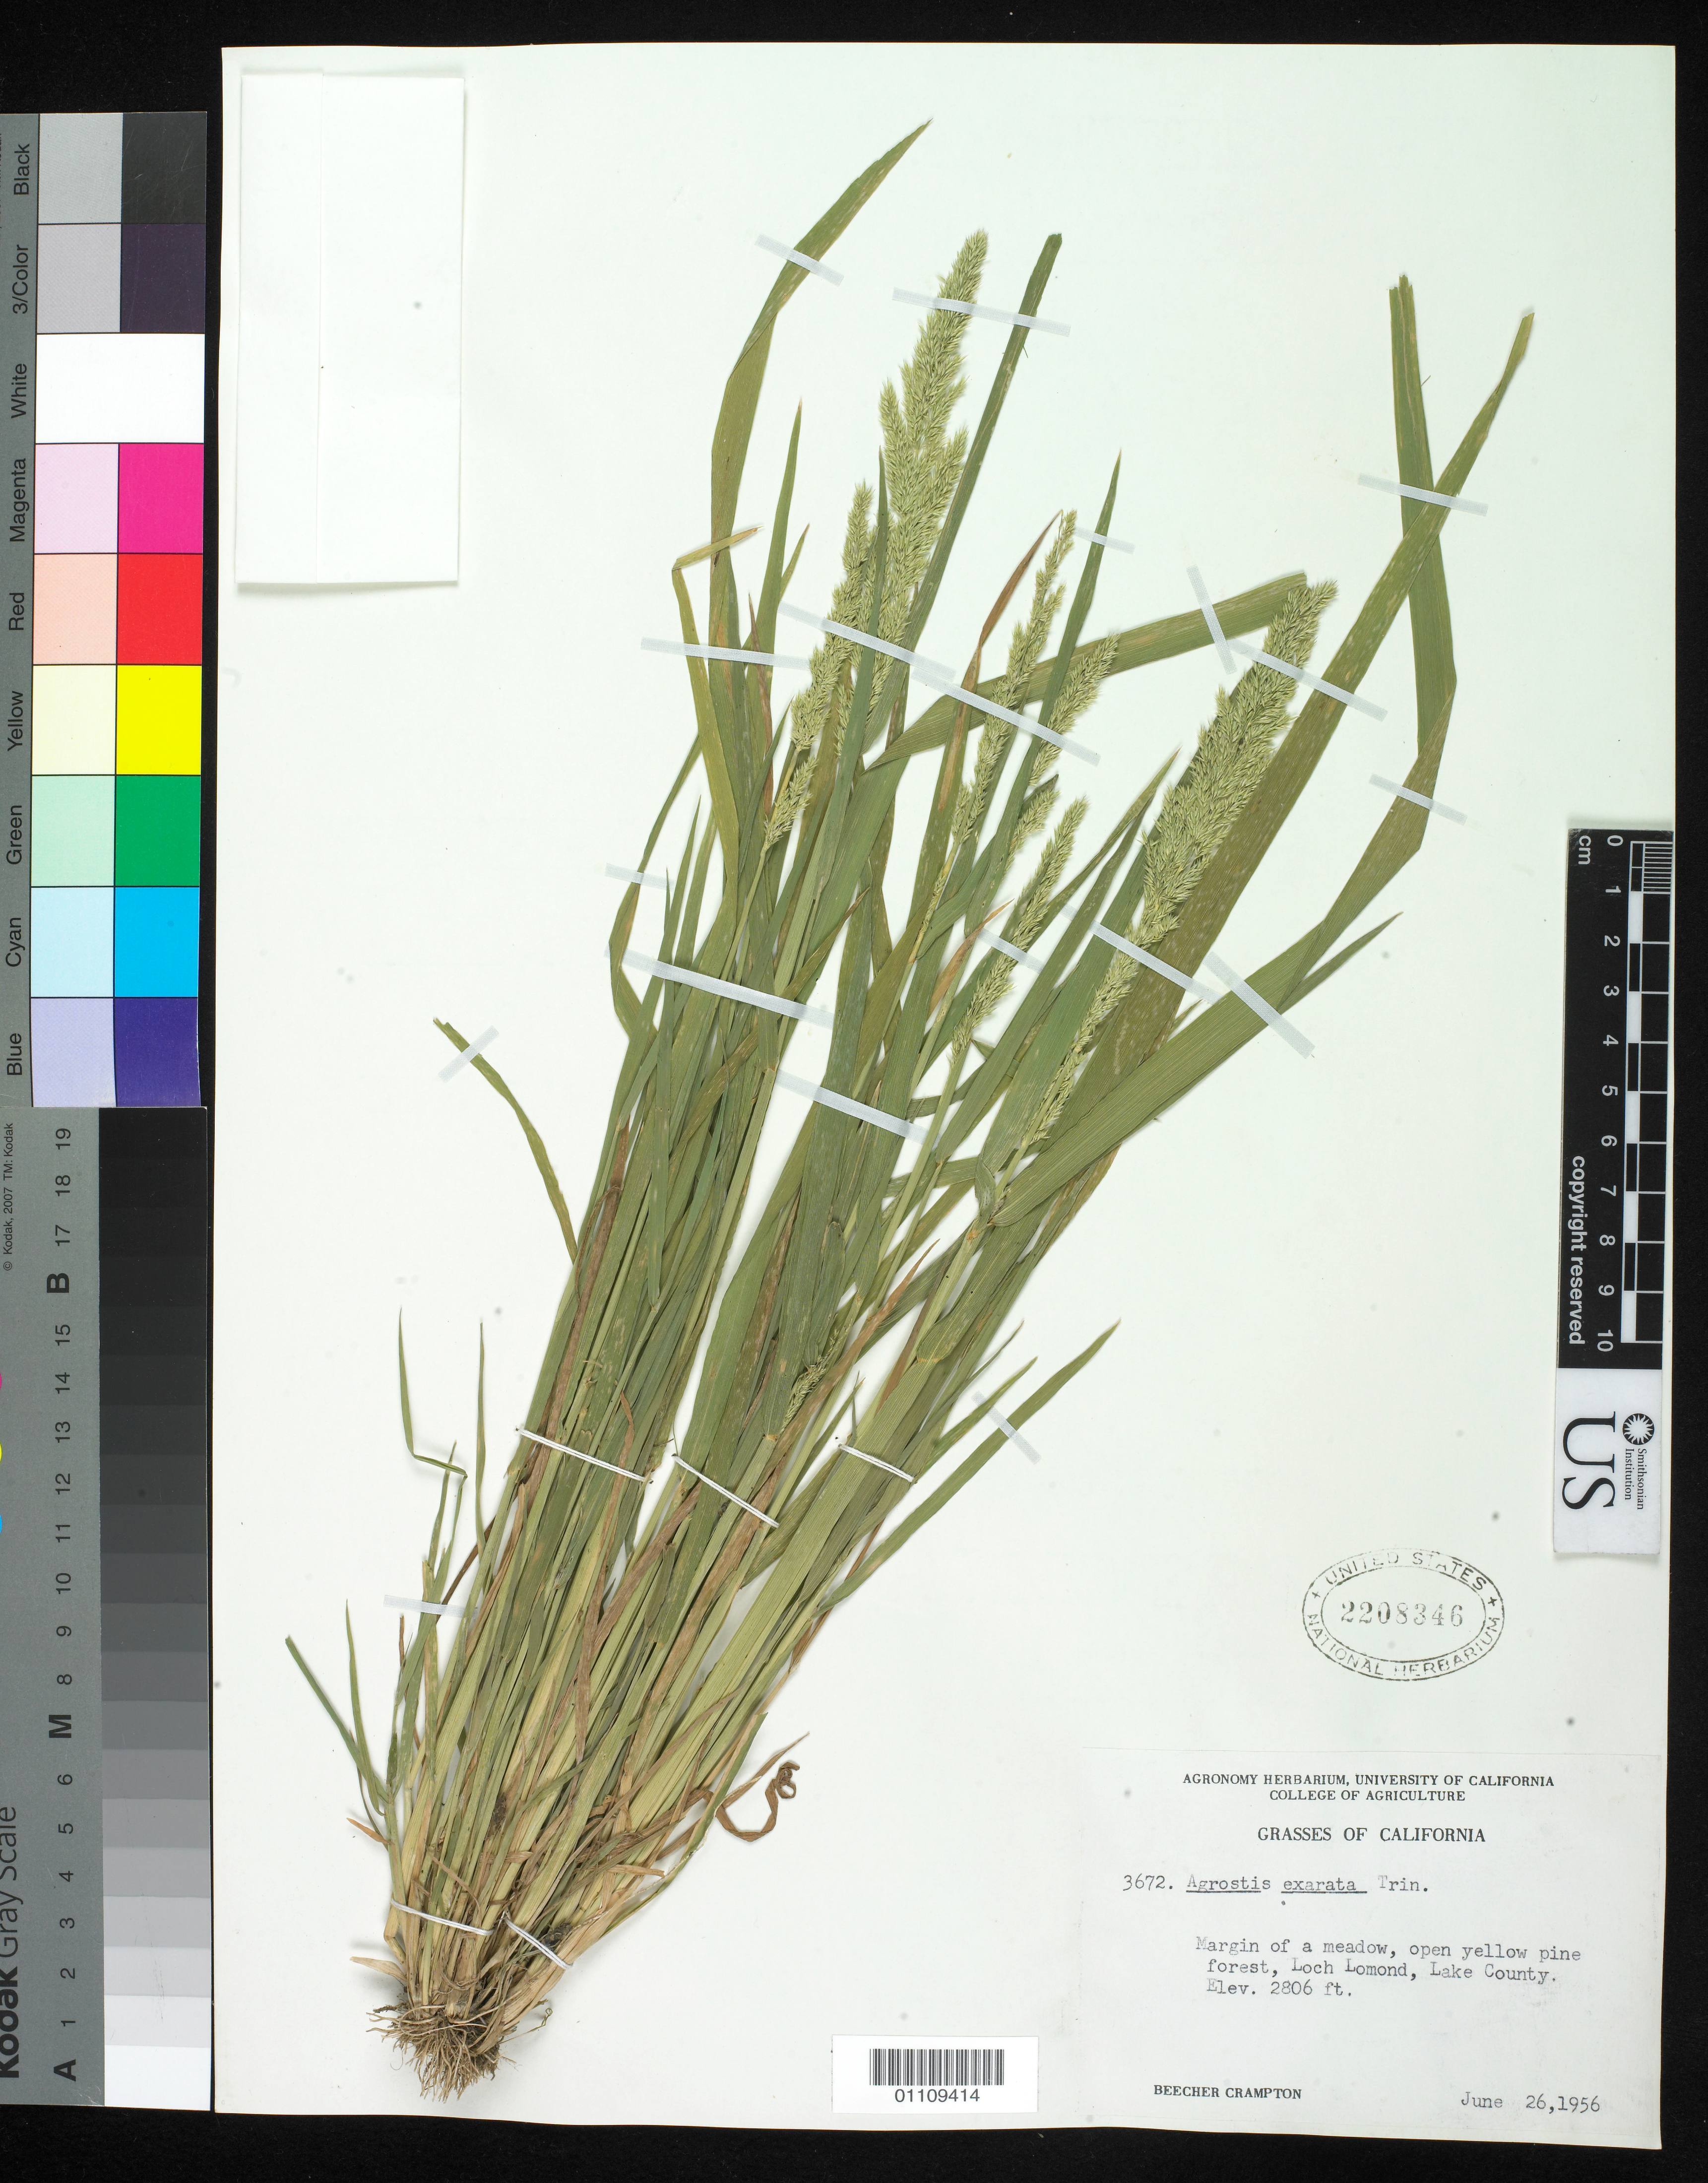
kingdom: Plantae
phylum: Tracheophyta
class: Liliopsida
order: Poales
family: Poaceae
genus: Agrostis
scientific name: Agrostis exarata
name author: Trin.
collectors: B. Crampton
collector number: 3672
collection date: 1956-06-26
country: United States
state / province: California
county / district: Lake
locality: Loch Lomond.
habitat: Margin of a neadow, open yellow pine forest.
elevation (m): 855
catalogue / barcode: US 2208346